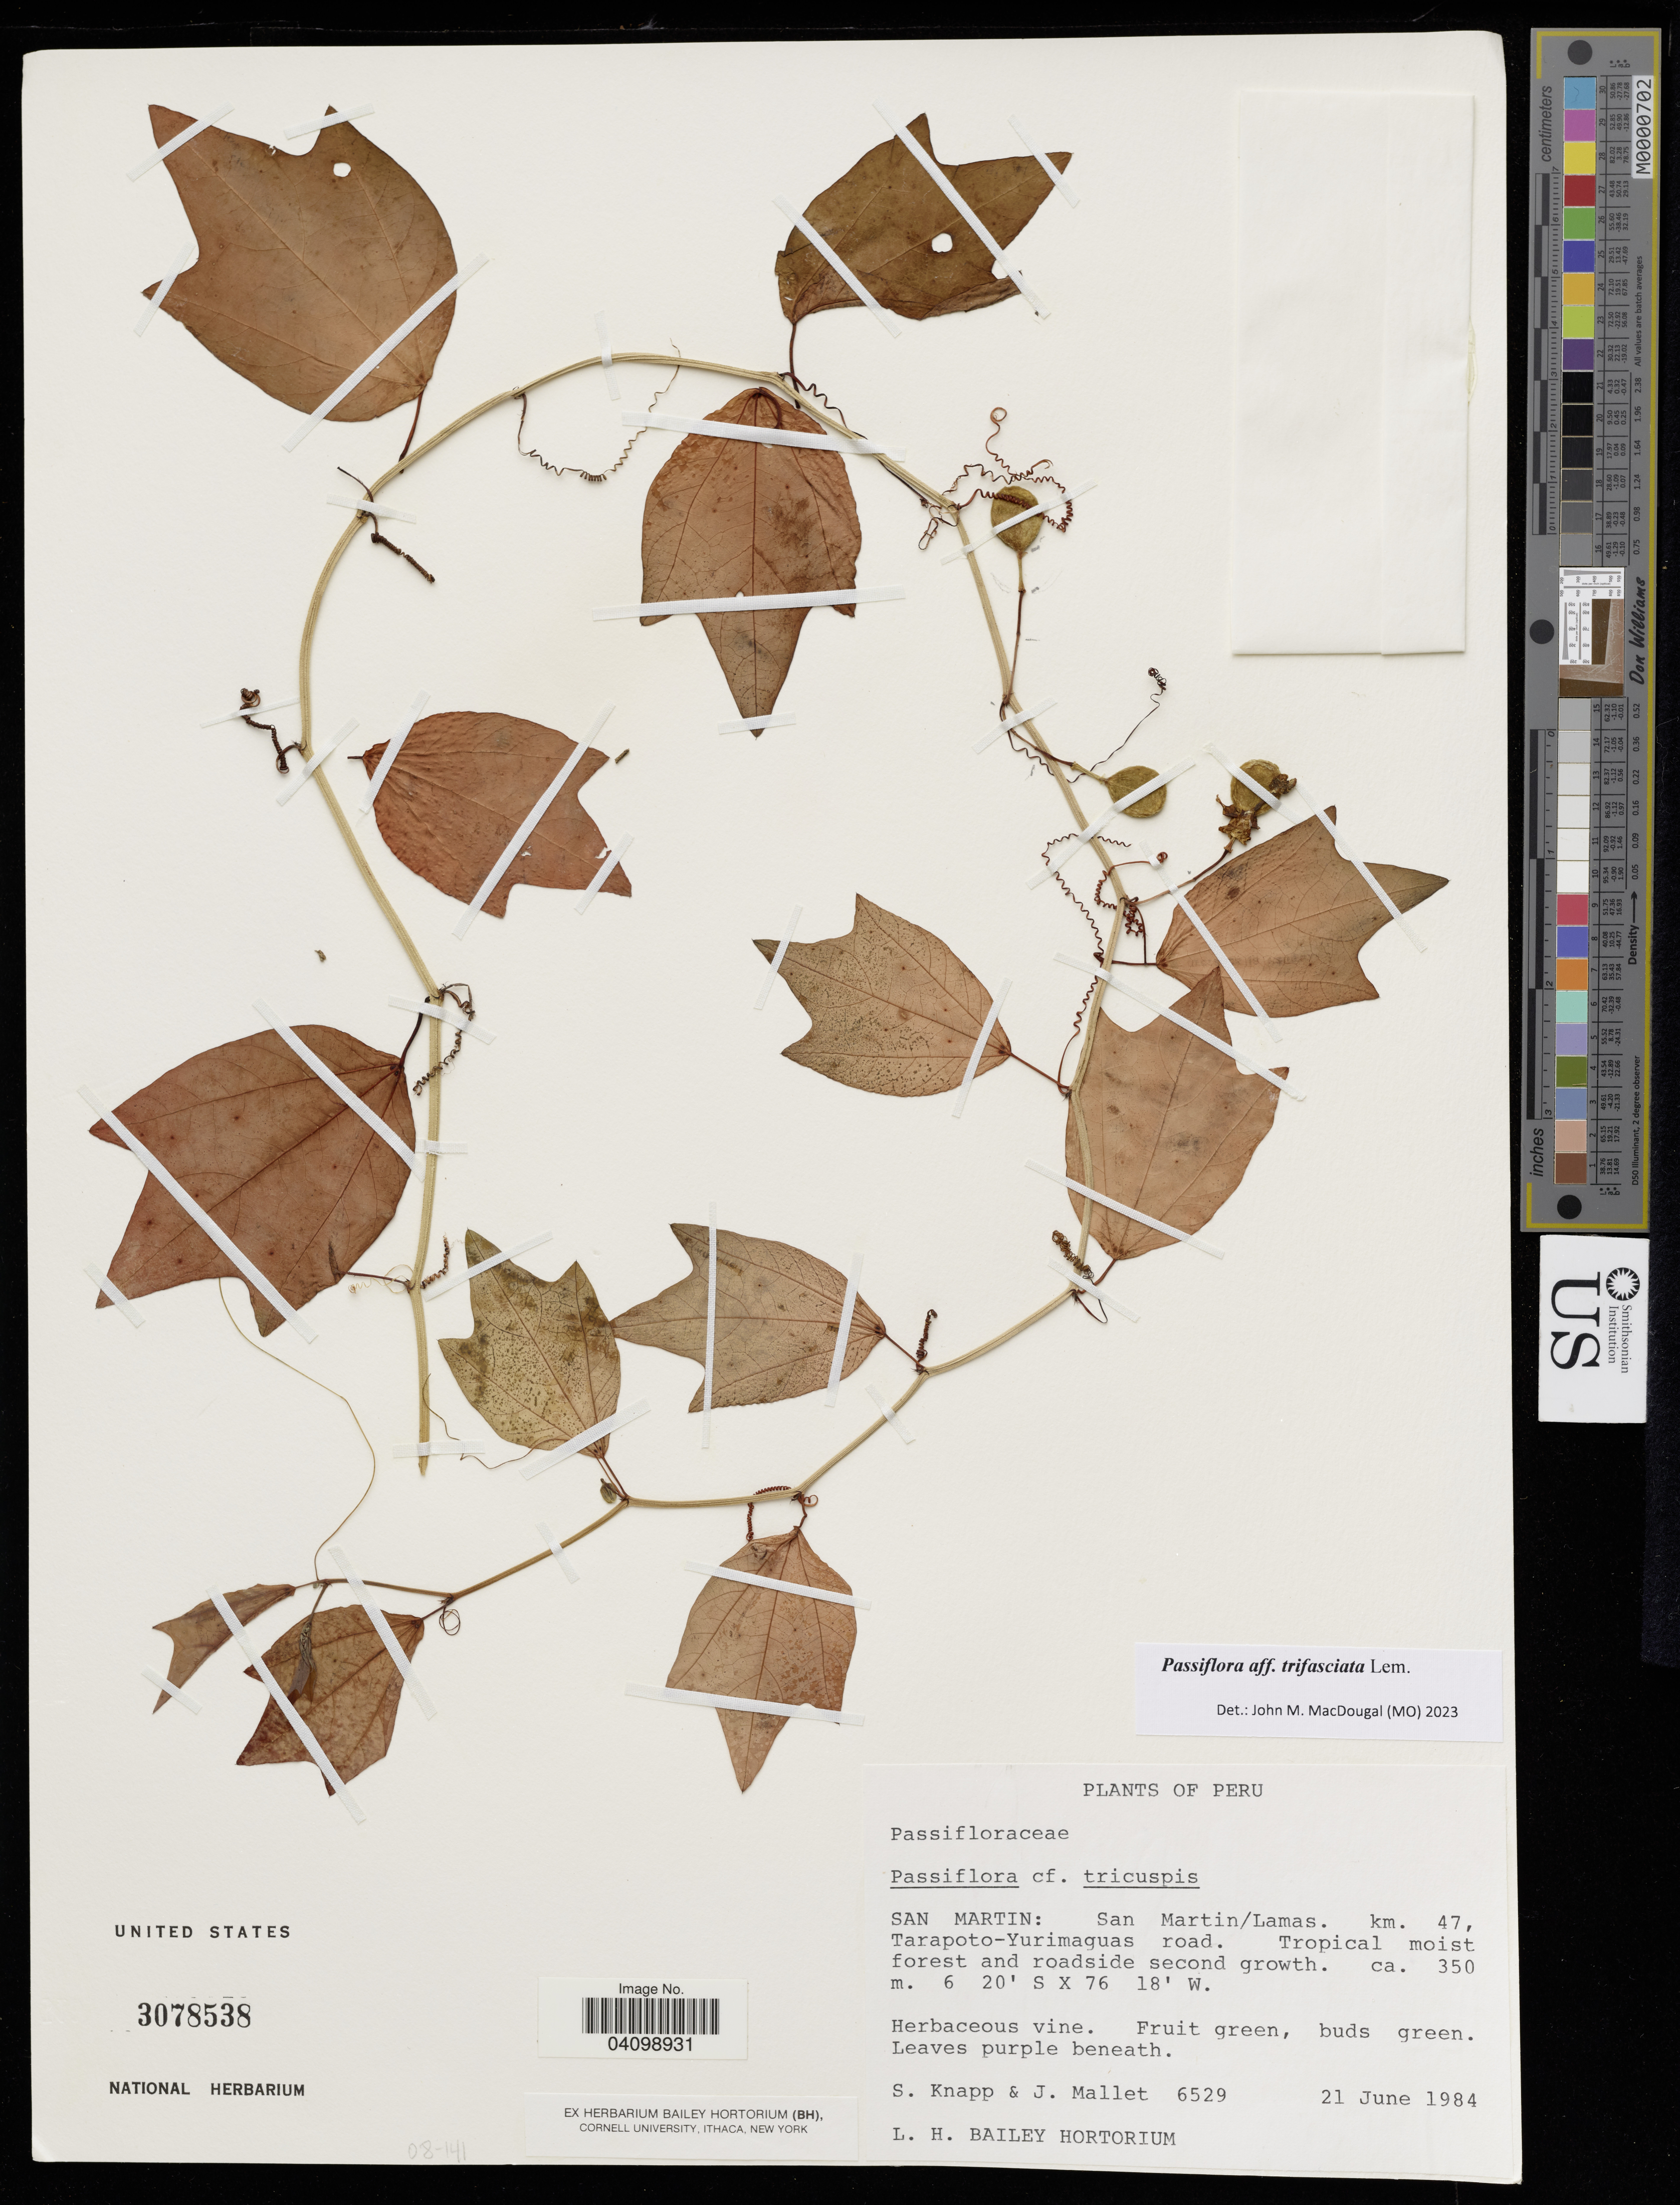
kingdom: Plantae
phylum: Tracheophyta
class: Magnoliopsida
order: Malpighiales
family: Passifloraceae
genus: Passiflora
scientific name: Passiflora trifasciata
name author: Lem.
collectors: S. Knapp & J. Mallet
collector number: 6529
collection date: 1984-06-21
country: Peru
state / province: San Martin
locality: San Martin/Lamas. km 47, Tarapoto-Yurimaguas road.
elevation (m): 350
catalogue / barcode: US 3078538